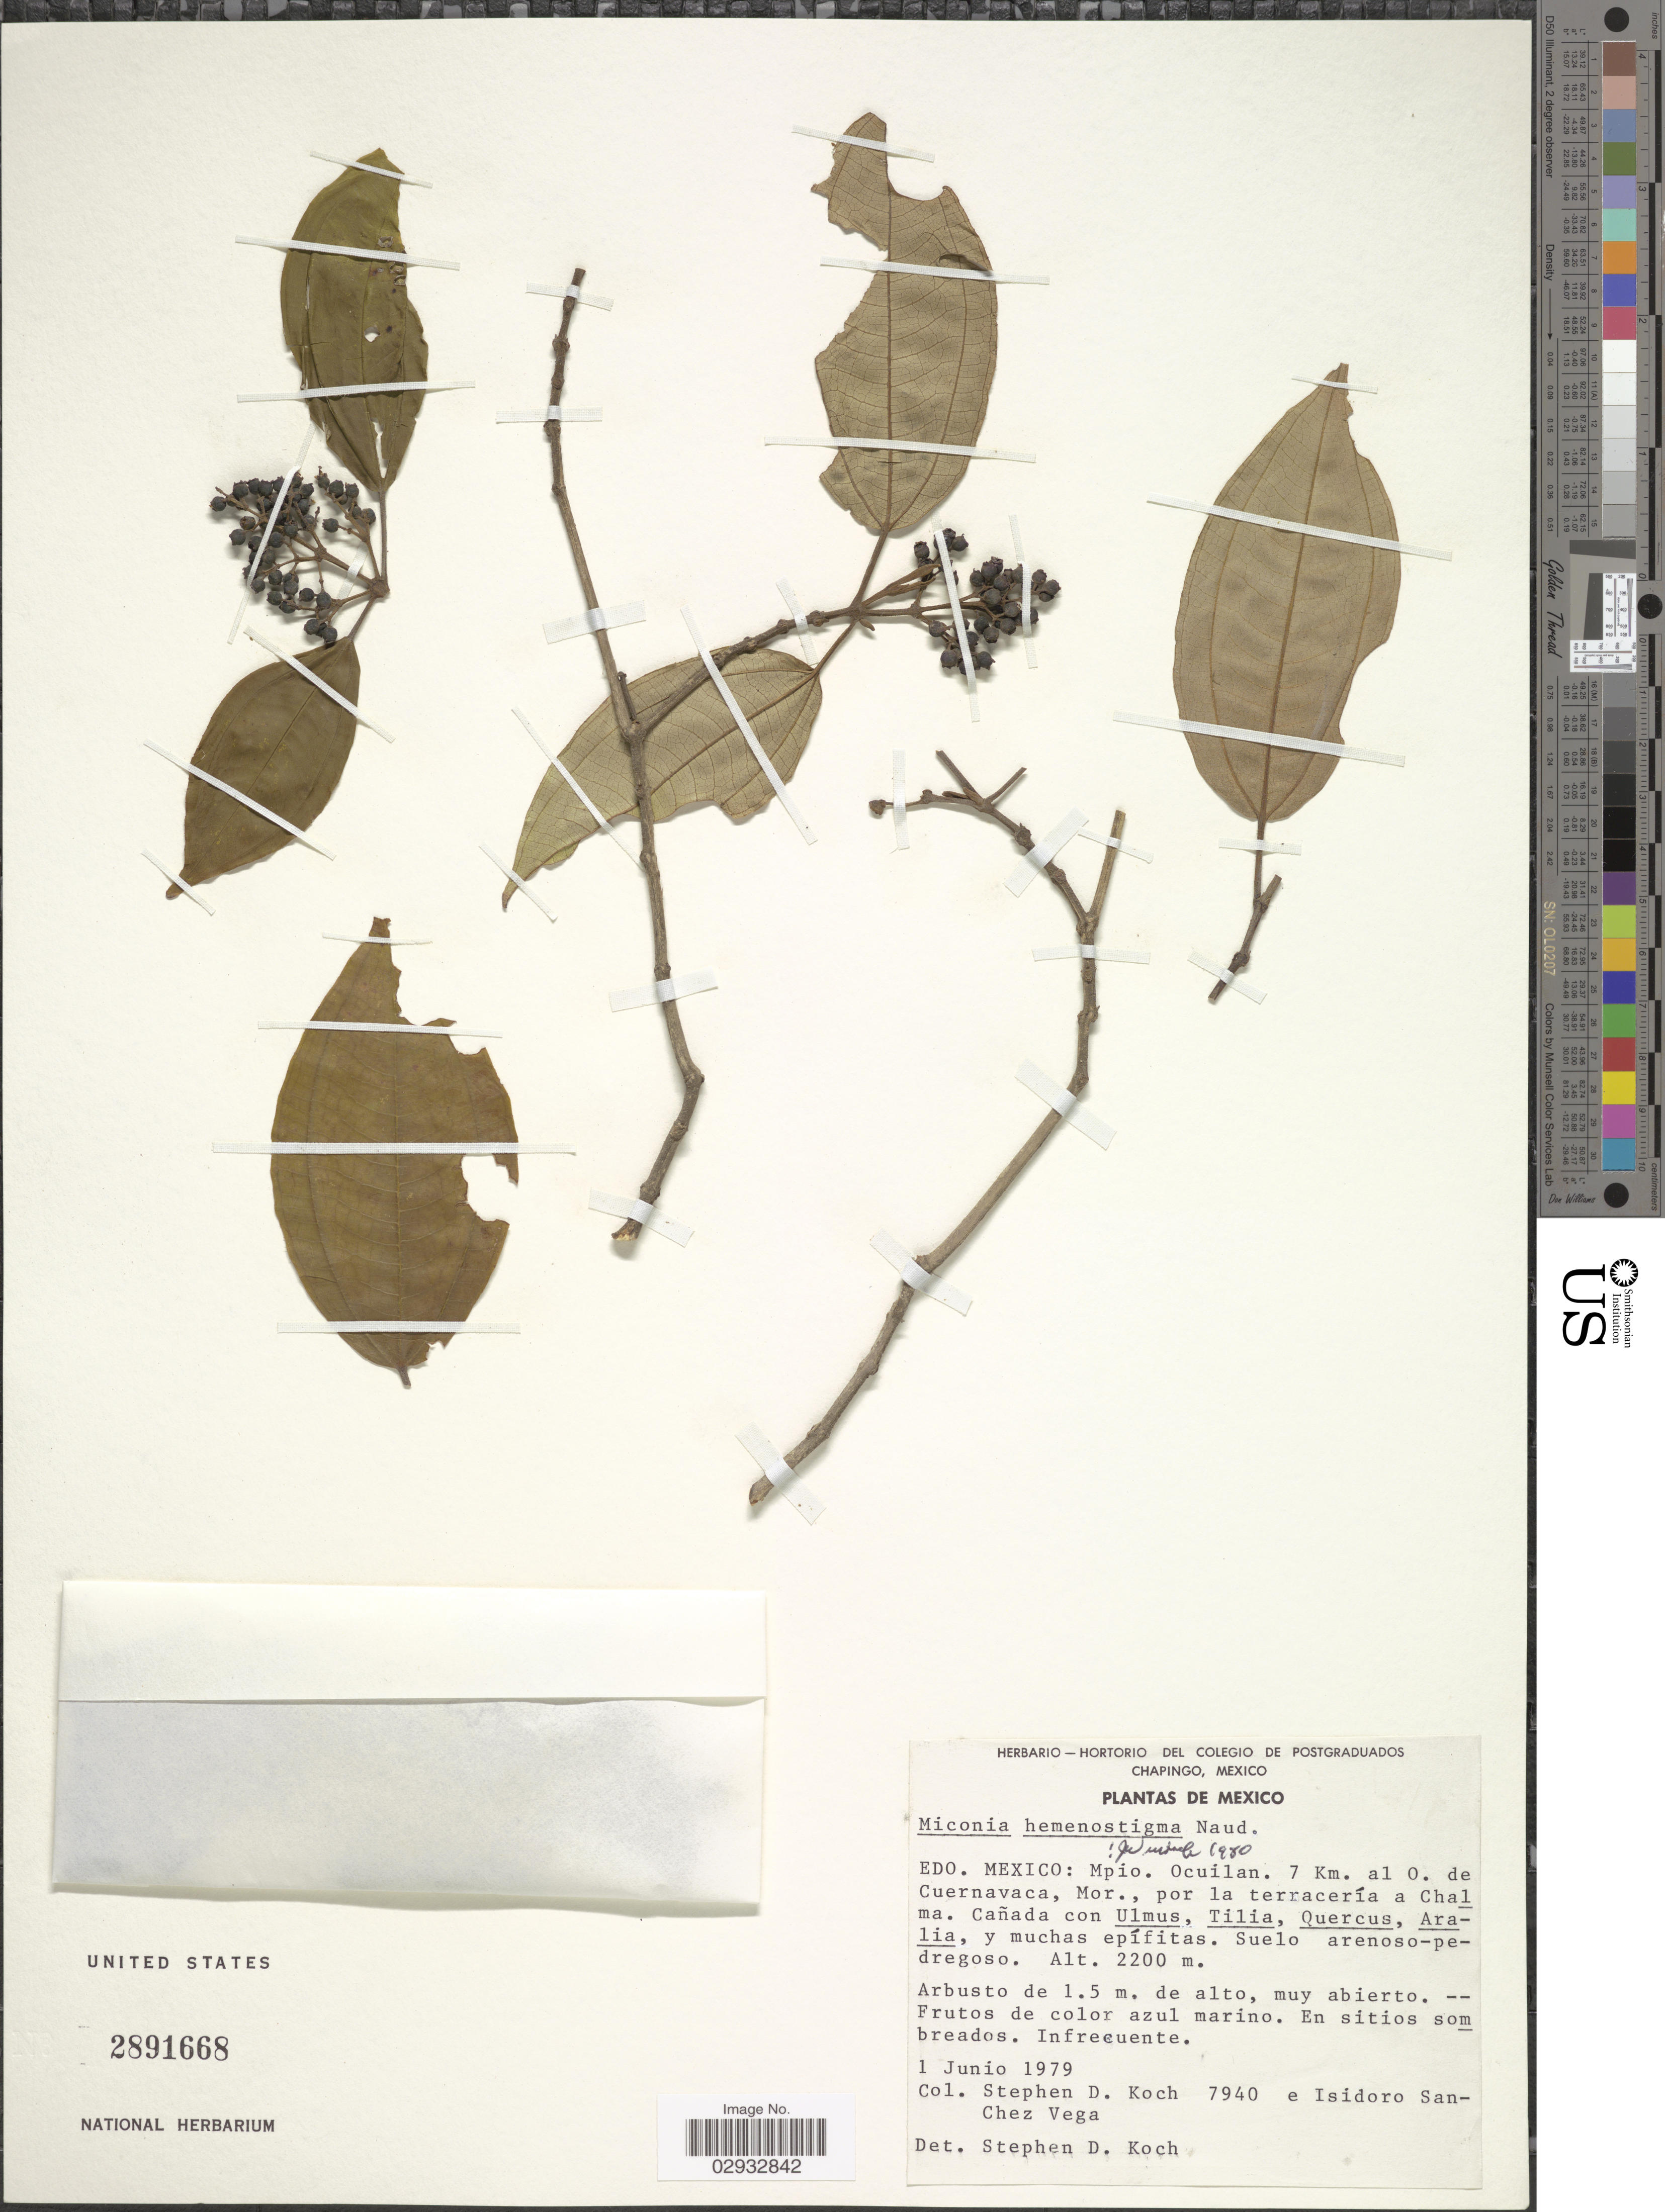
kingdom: Plantae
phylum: Tracheophyta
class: Magnoliopsida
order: Myrtales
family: Melastomataceae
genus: Miconia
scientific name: Miconia hemenostigma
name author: Naudin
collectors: S. D. Koch & I. Sánchez Vega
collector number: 7940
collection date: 1979-06-01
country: Mexico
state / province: México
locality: Mpio. Ocuilan, 7 Km. al O. de Cuernavaca, Mor., por la terracería a Chalma.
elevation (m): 2200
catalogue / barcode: US 2891668